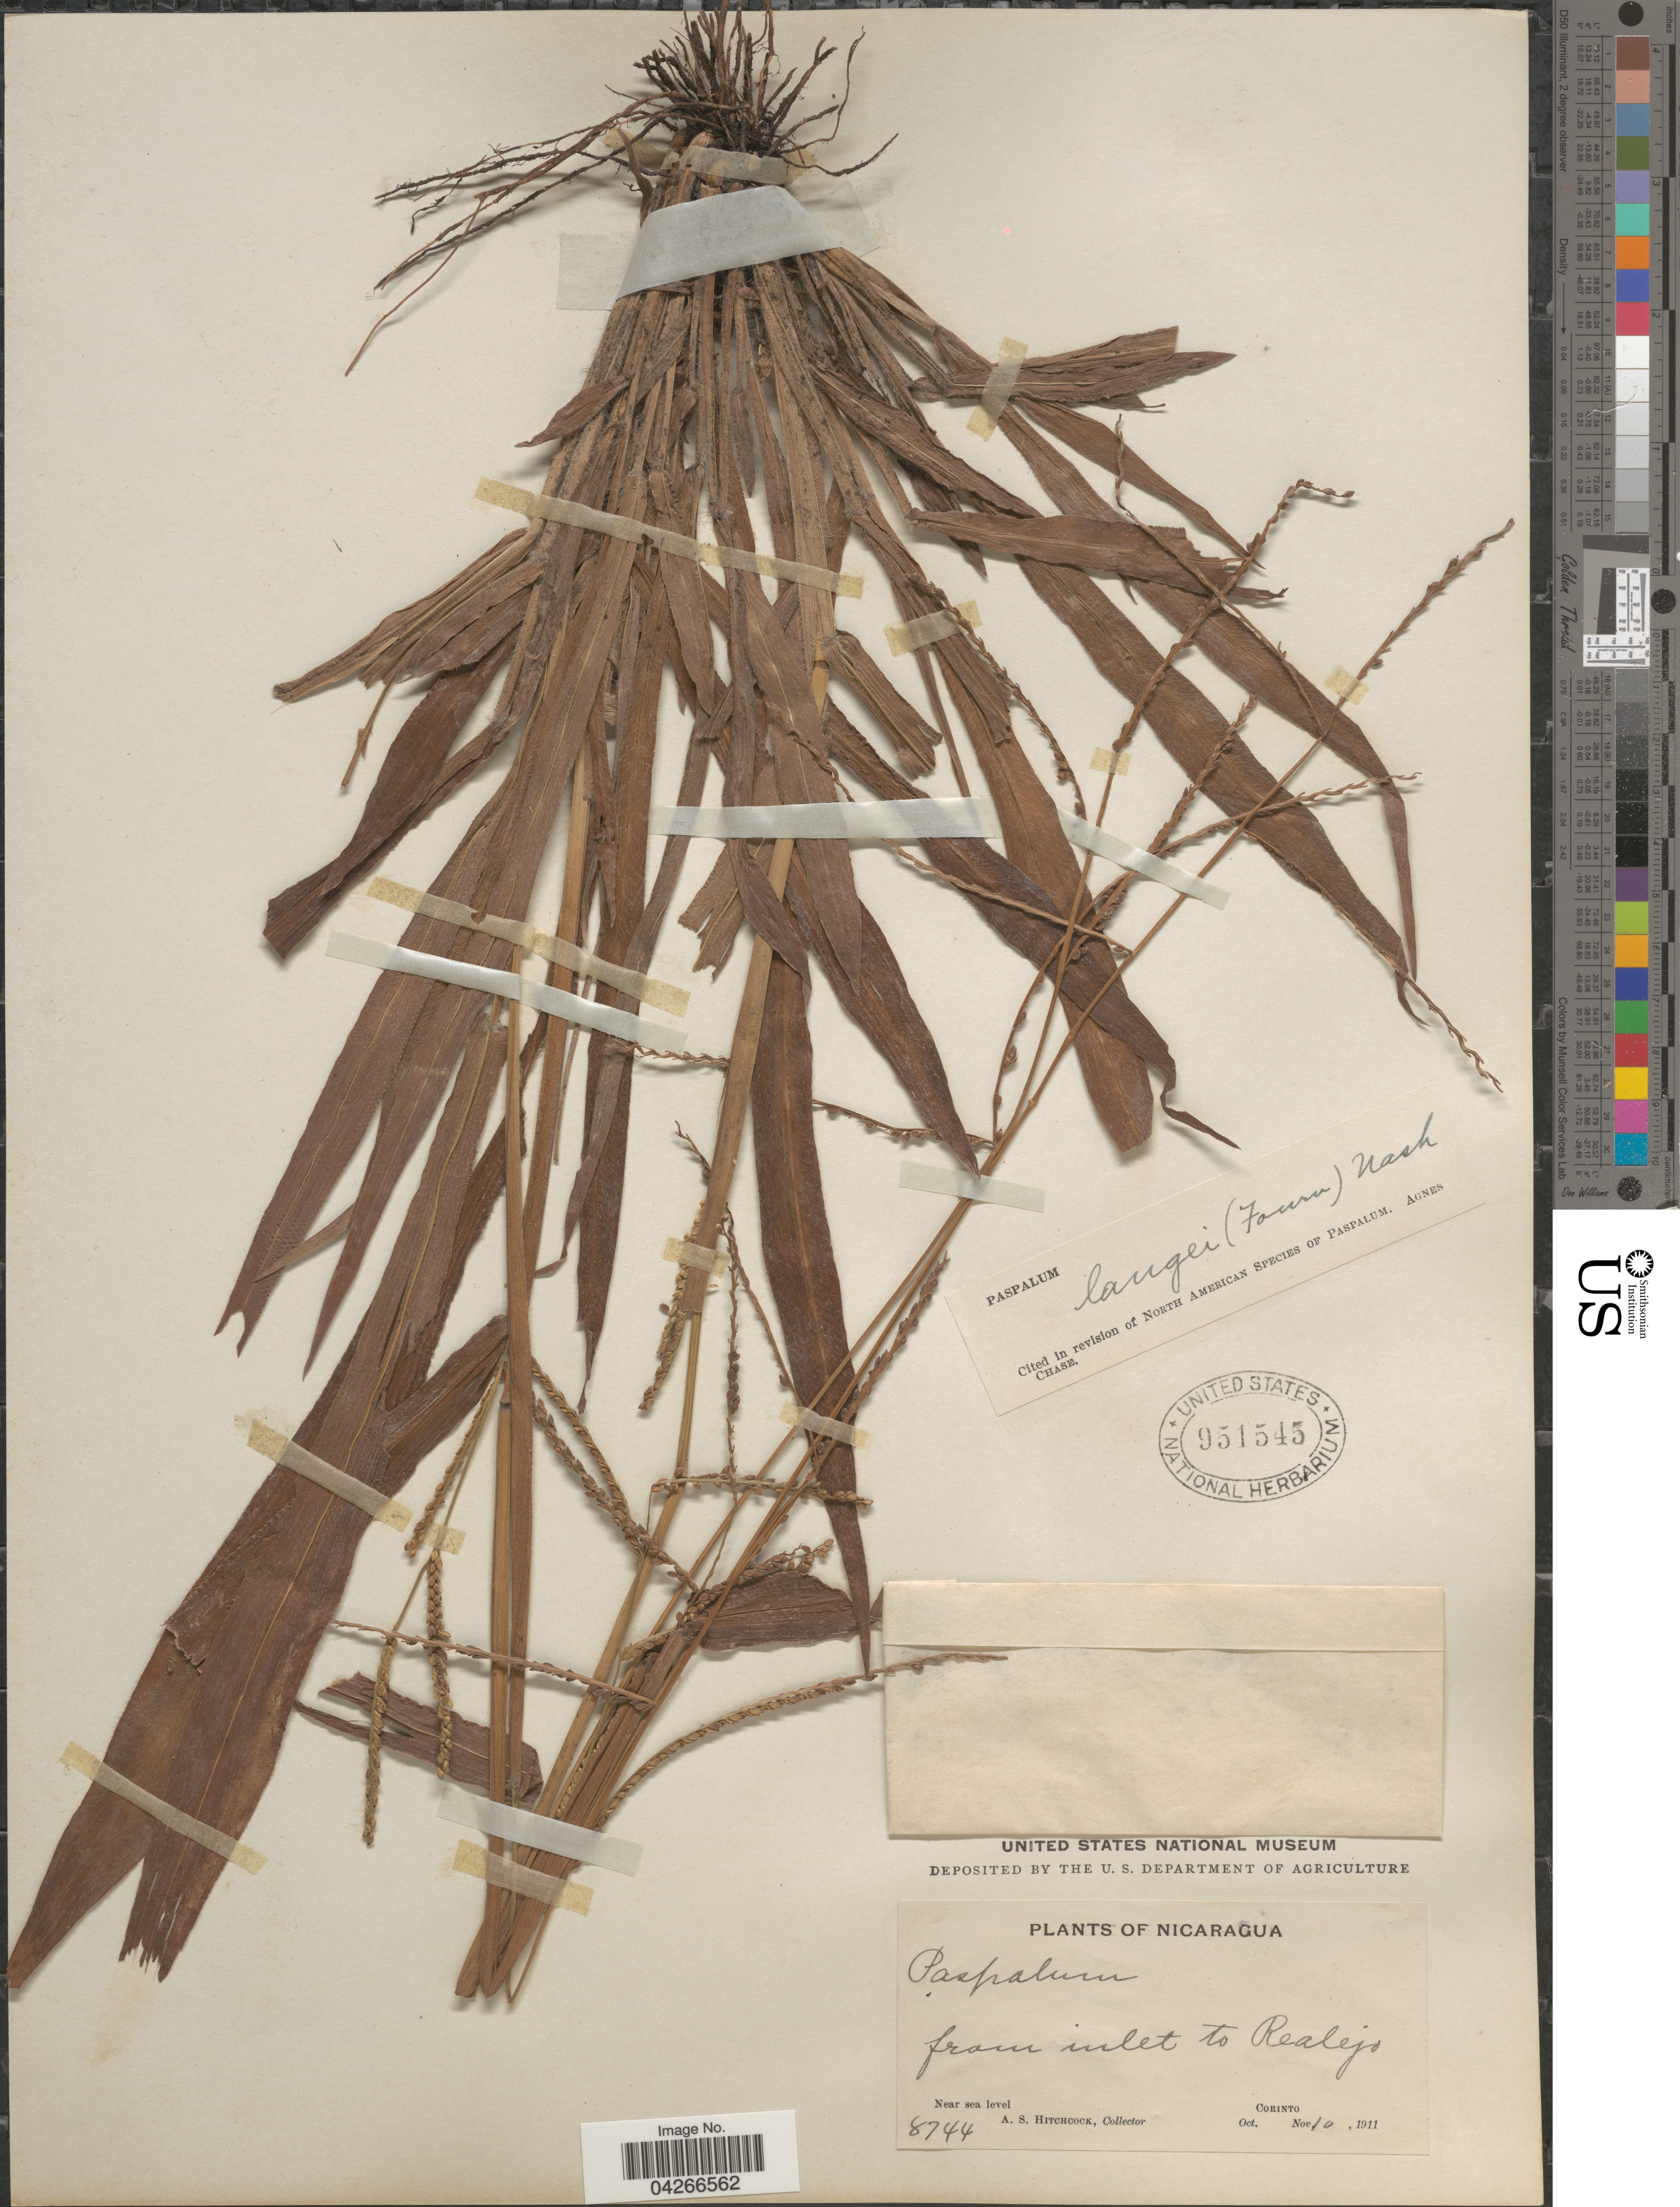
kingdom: Plantae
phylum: Tracheophyta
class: Liliopsida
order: Poales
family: Poaceae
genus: Paspalum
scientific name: Paspalum langei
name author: (E. Fourn.) Nash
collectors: A. S. Hitchcock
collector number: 8744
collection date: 1911-11-10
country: Nicaragua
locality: From inlet to Realejo. Corinto.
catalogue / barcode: US 951545